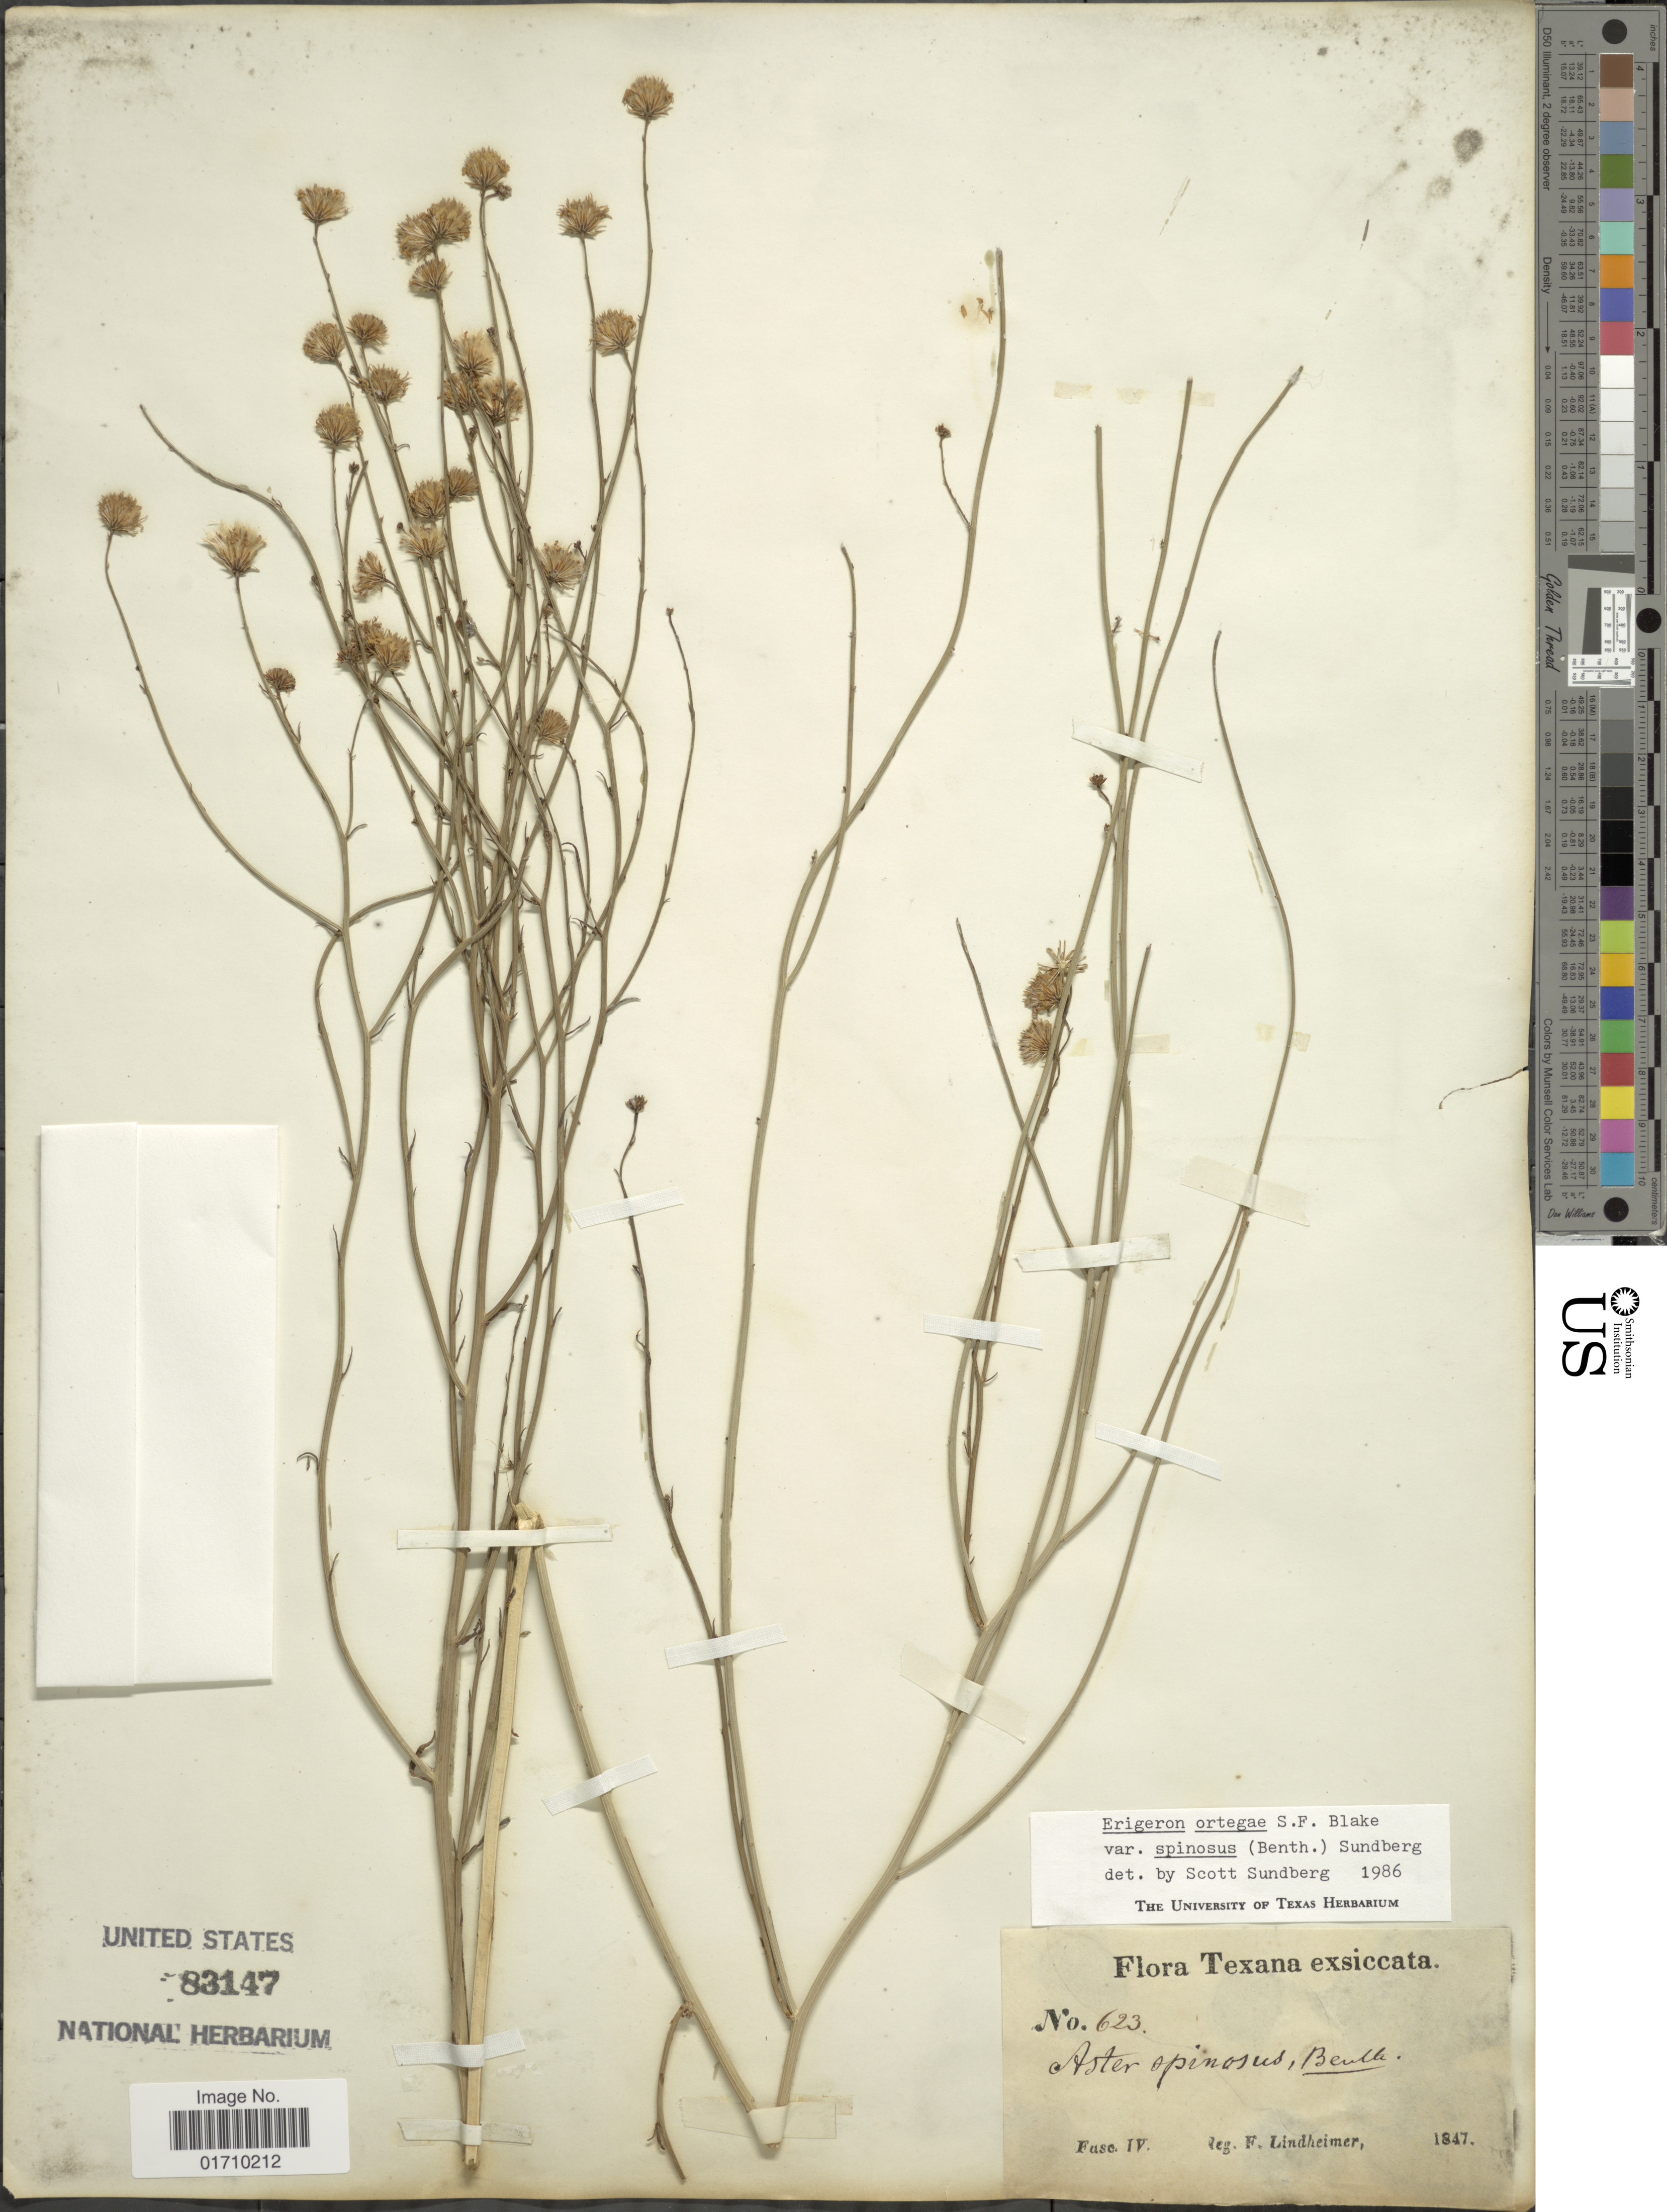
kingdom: Plantae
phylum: Tracheophyta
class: Magnoliopsida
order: Asterales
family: Asteraceae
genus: Chloracantha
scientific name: Chloracantha spinosa var. spinosa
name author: (Benth.) G.L. Nesom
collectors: F. Lindheimer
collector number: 623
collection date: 1847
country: United States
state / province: Texas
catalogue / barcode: US 83147